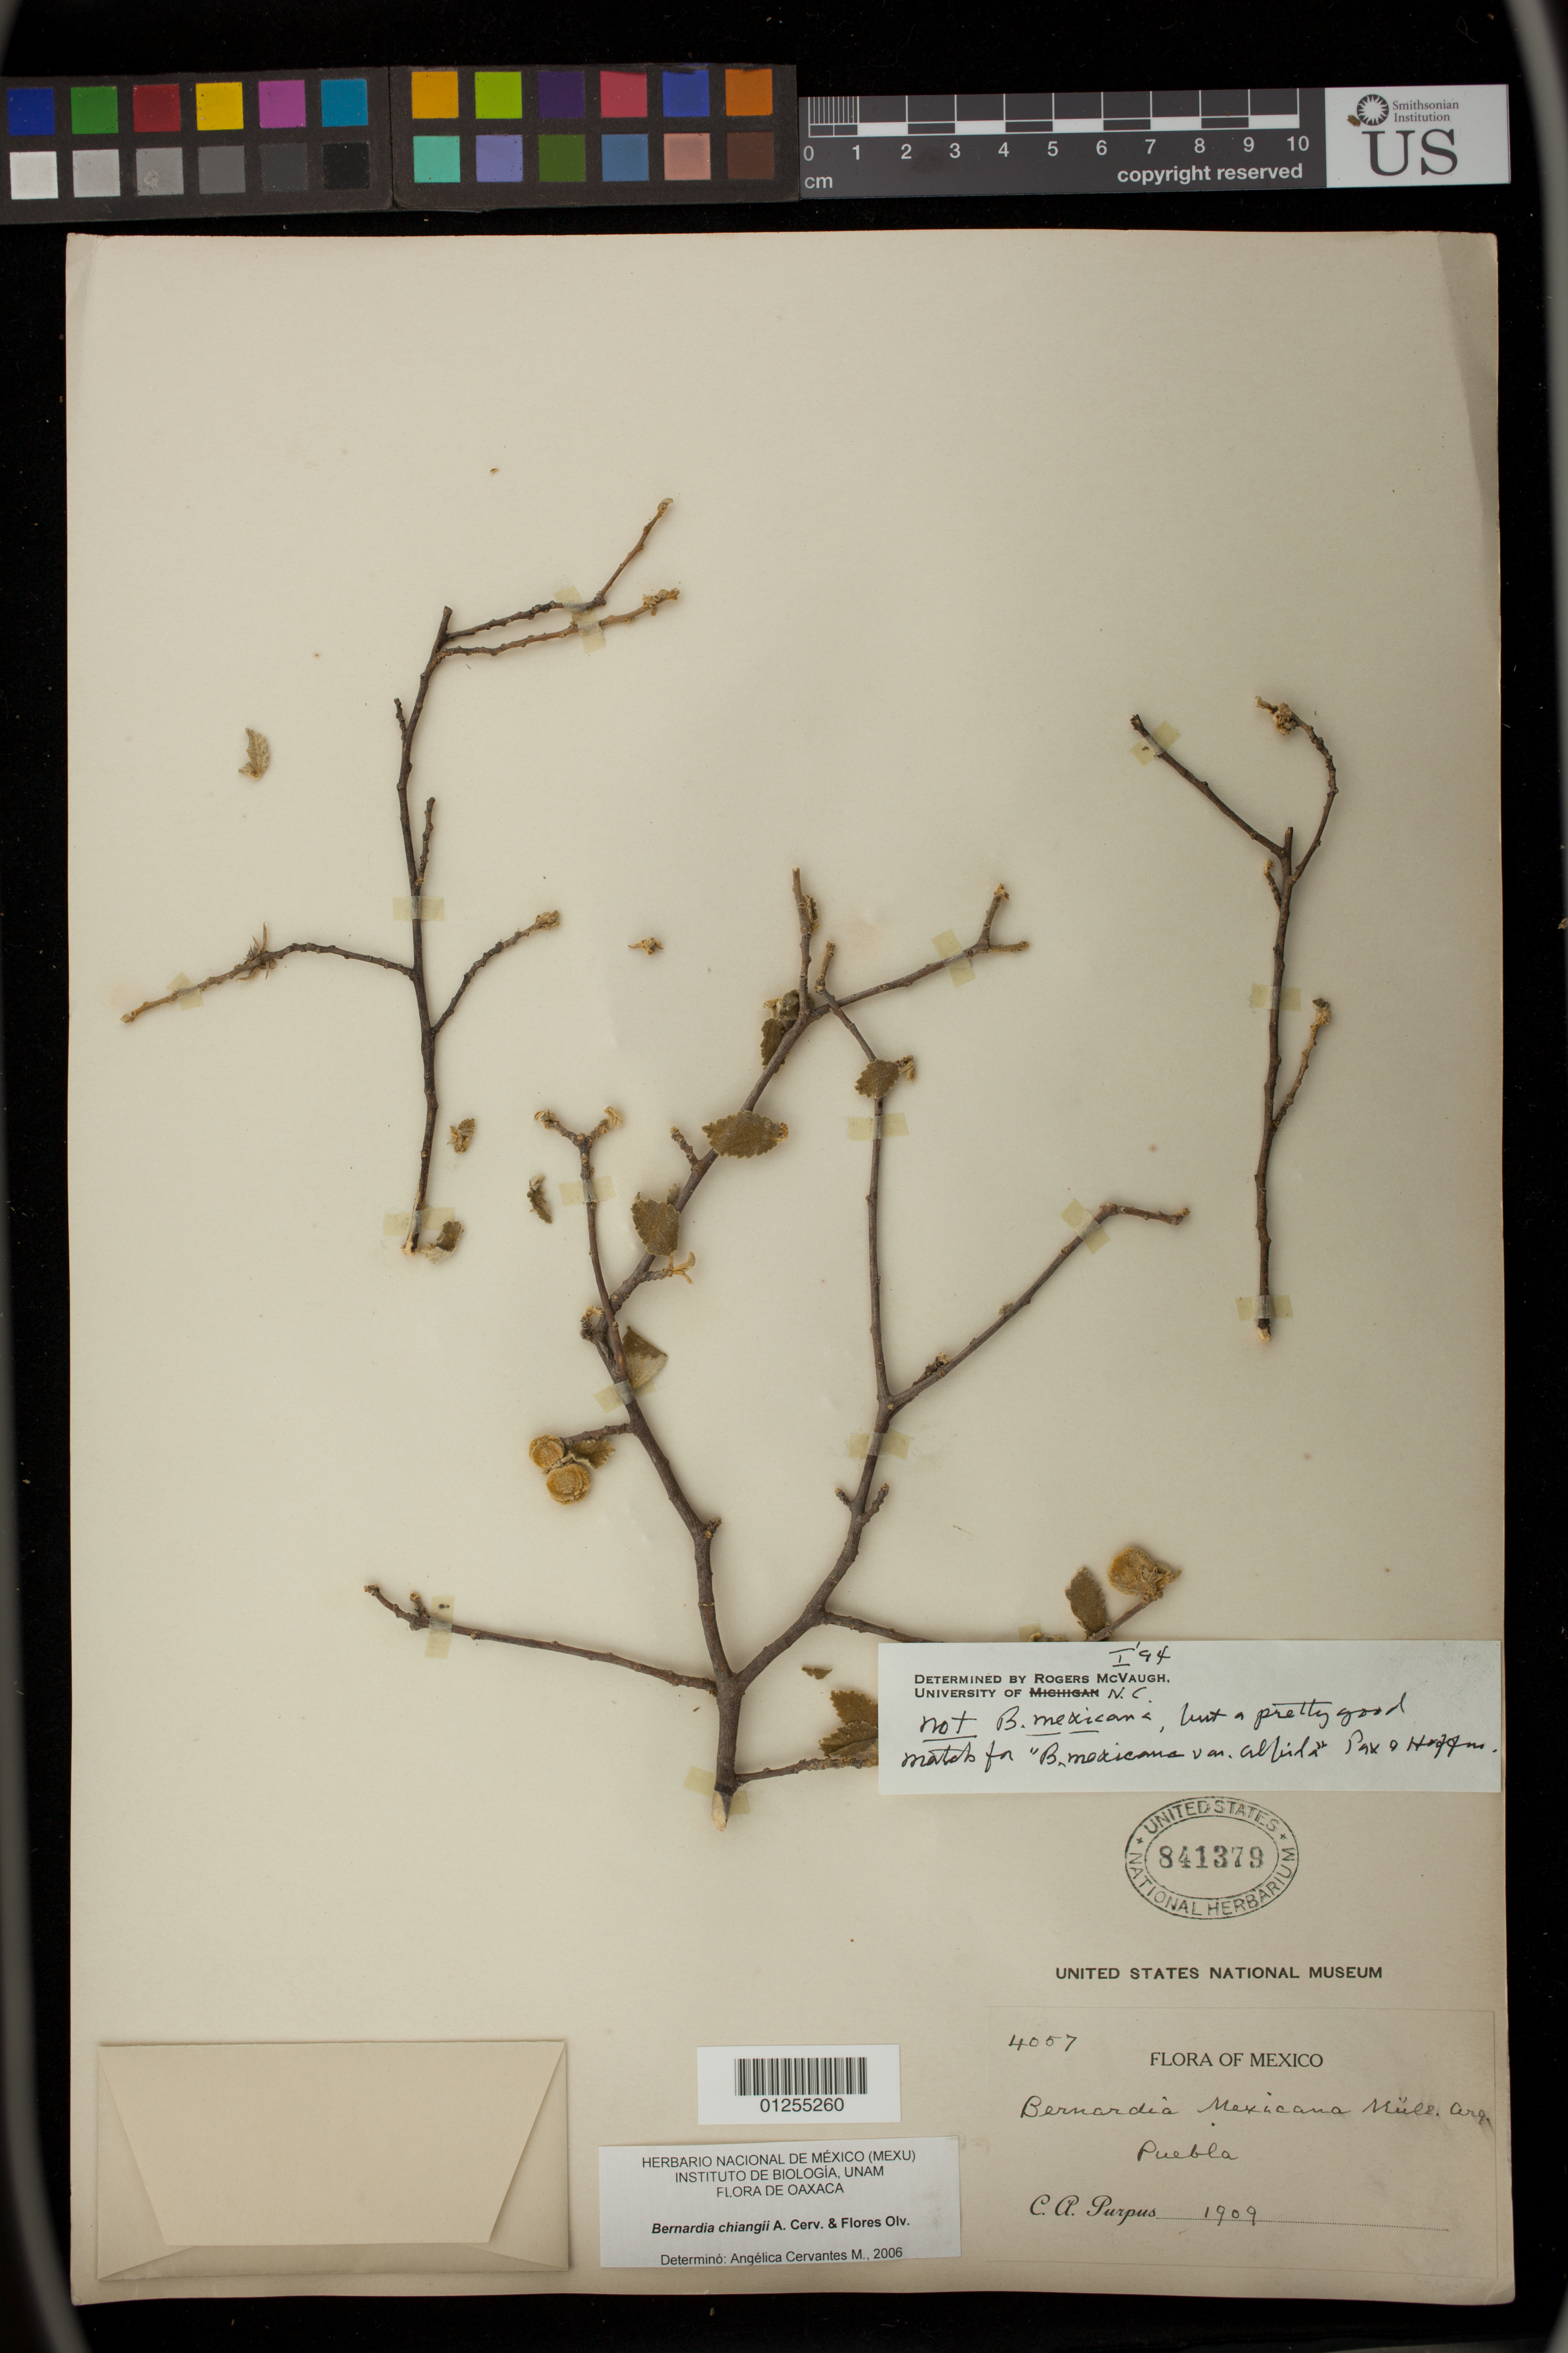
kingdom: Plantae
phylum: Tracheophyta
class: Magnoliopsida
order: Malpighiales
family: Euphorbiaceae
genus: Bernardia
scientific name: Bernardia chiangii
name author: Cervantes Maldonado & Flores Olv.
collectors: C. A. Purpus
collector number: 4057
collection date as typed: Sep 1909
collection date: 1909-09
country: Mexico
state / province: Puebla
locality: Coxcatlan.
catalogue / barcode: US 841379